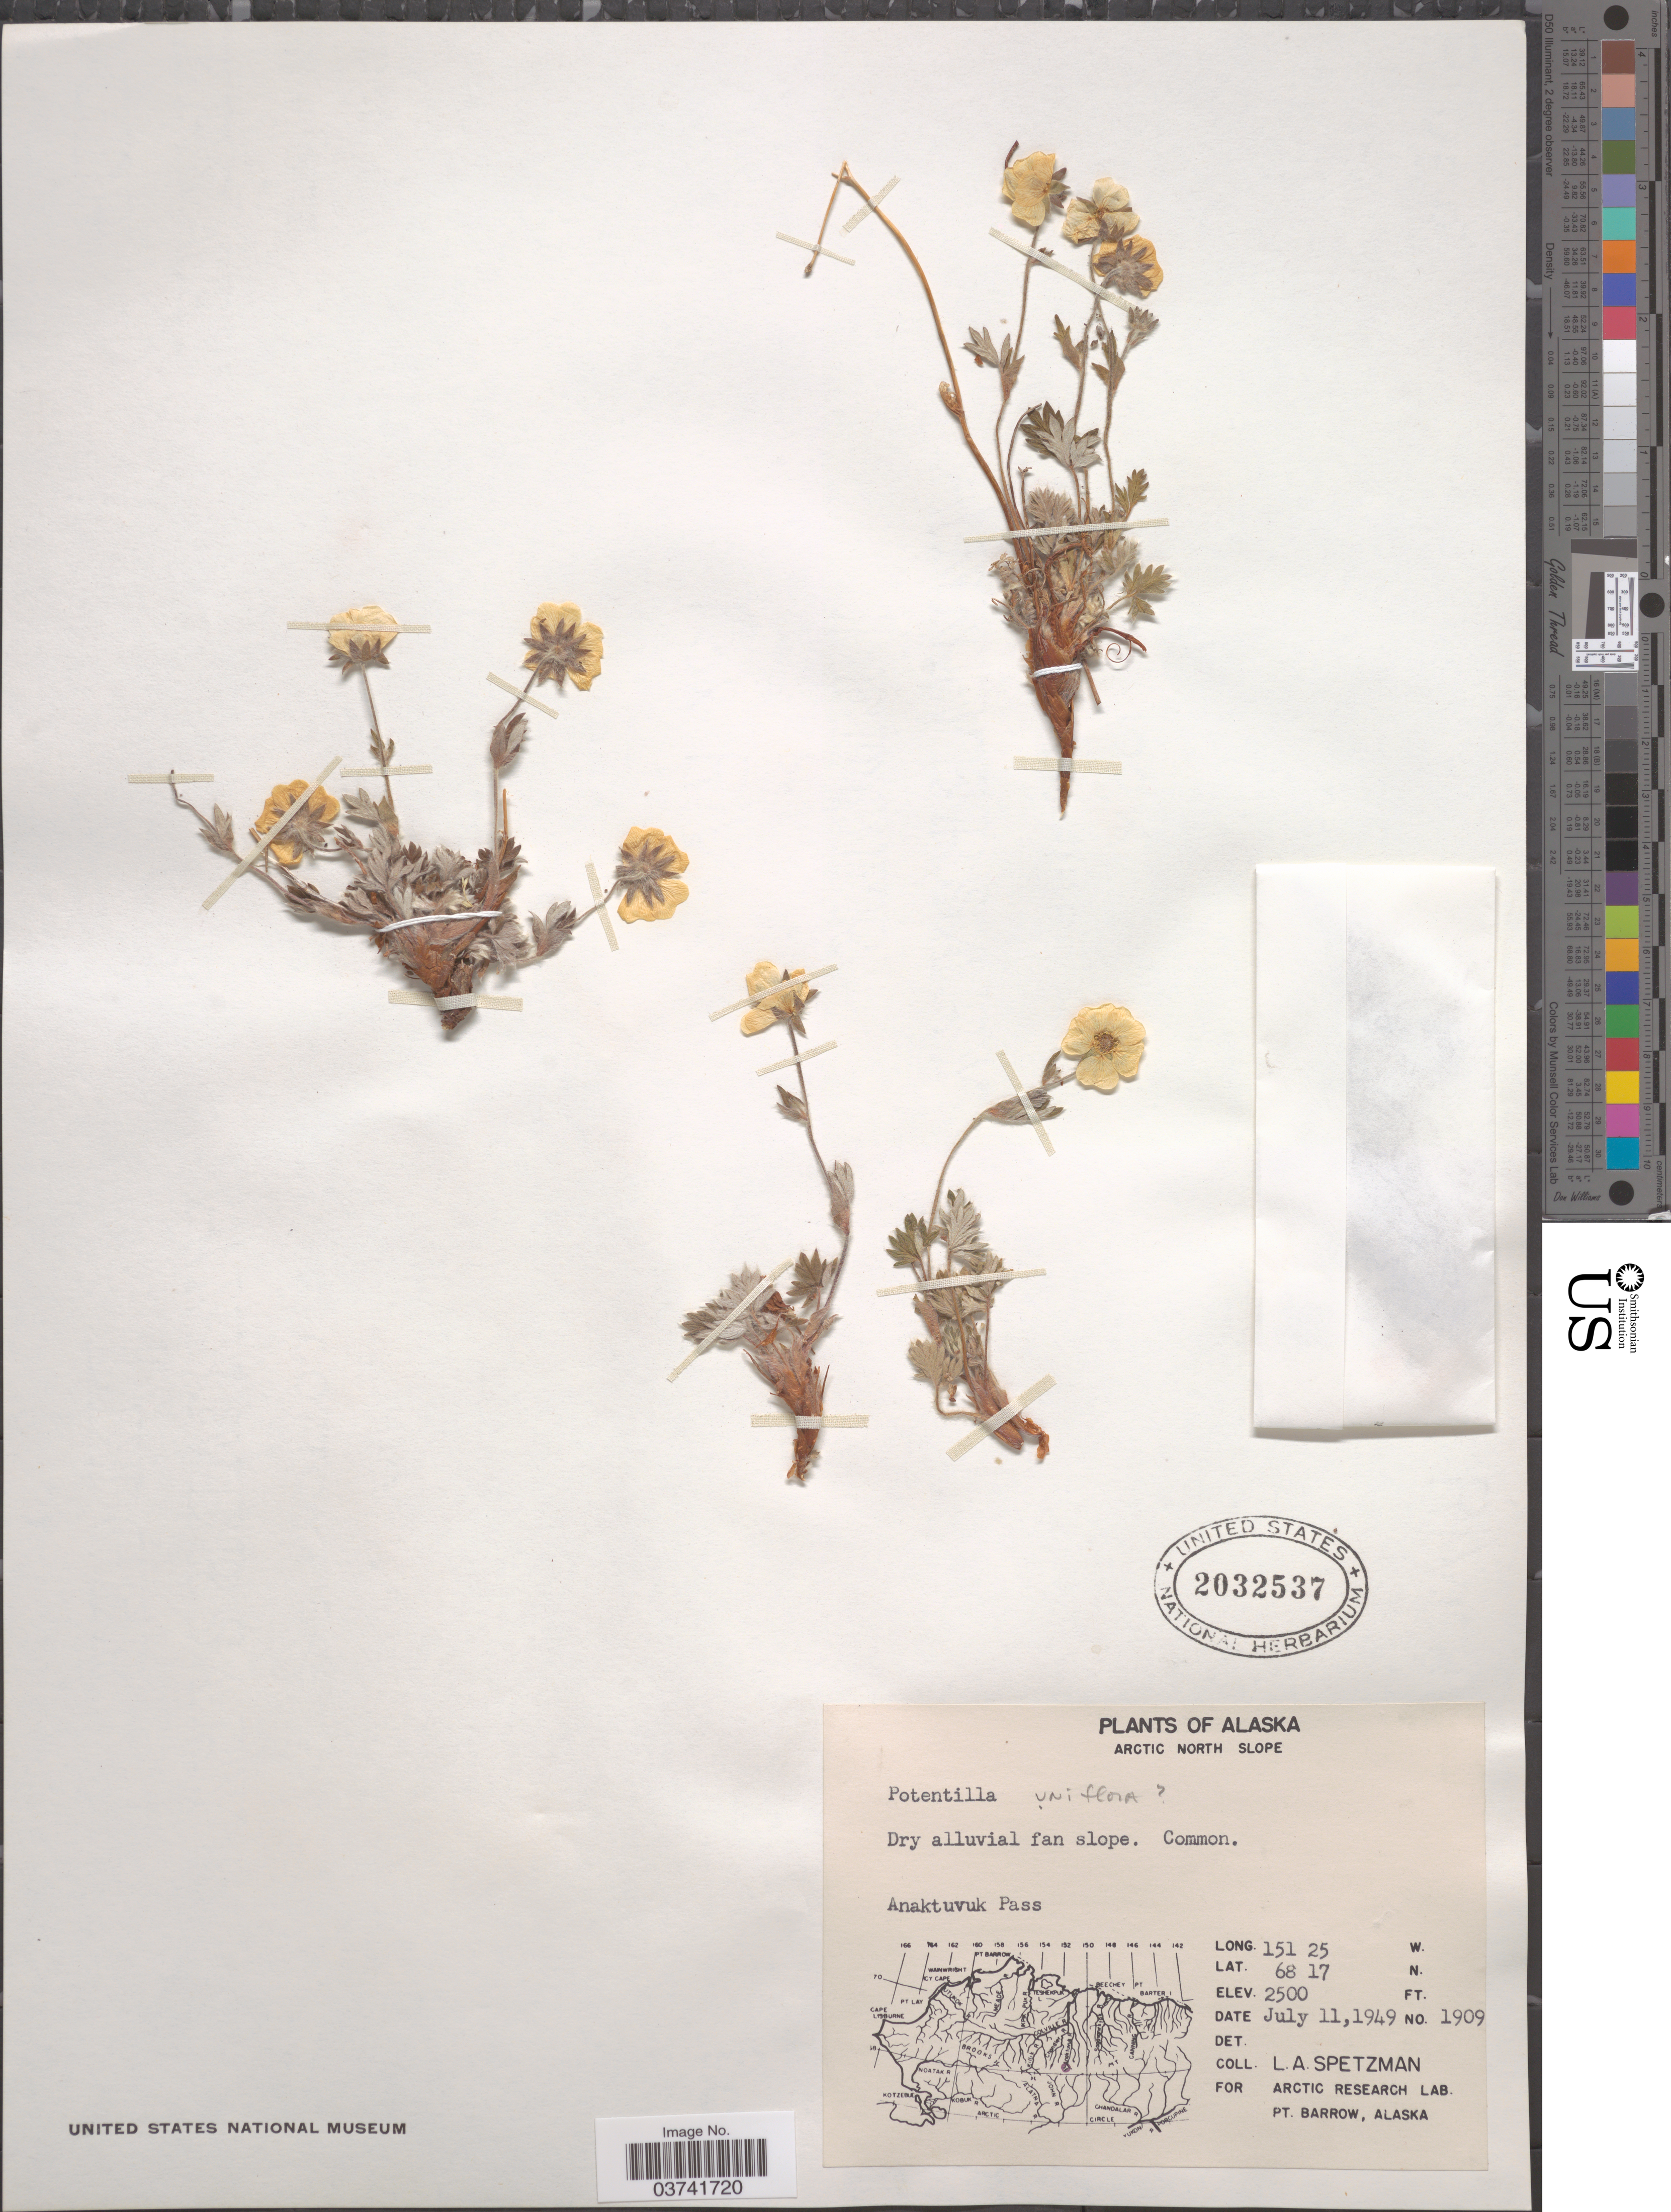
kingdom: Plantae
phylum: Tracheophyta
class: Magnoliopsida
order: Rosales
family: Rosaceae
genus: Potentilla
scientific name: Potentilla uniflora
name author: Ledeb.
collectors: L. Spetzman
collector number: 1909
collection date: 1949-07-11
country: United States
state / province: Alaska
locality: Arctic North Slope. Anaktuvuk Pass.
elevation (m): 762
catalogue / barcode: US 2032537